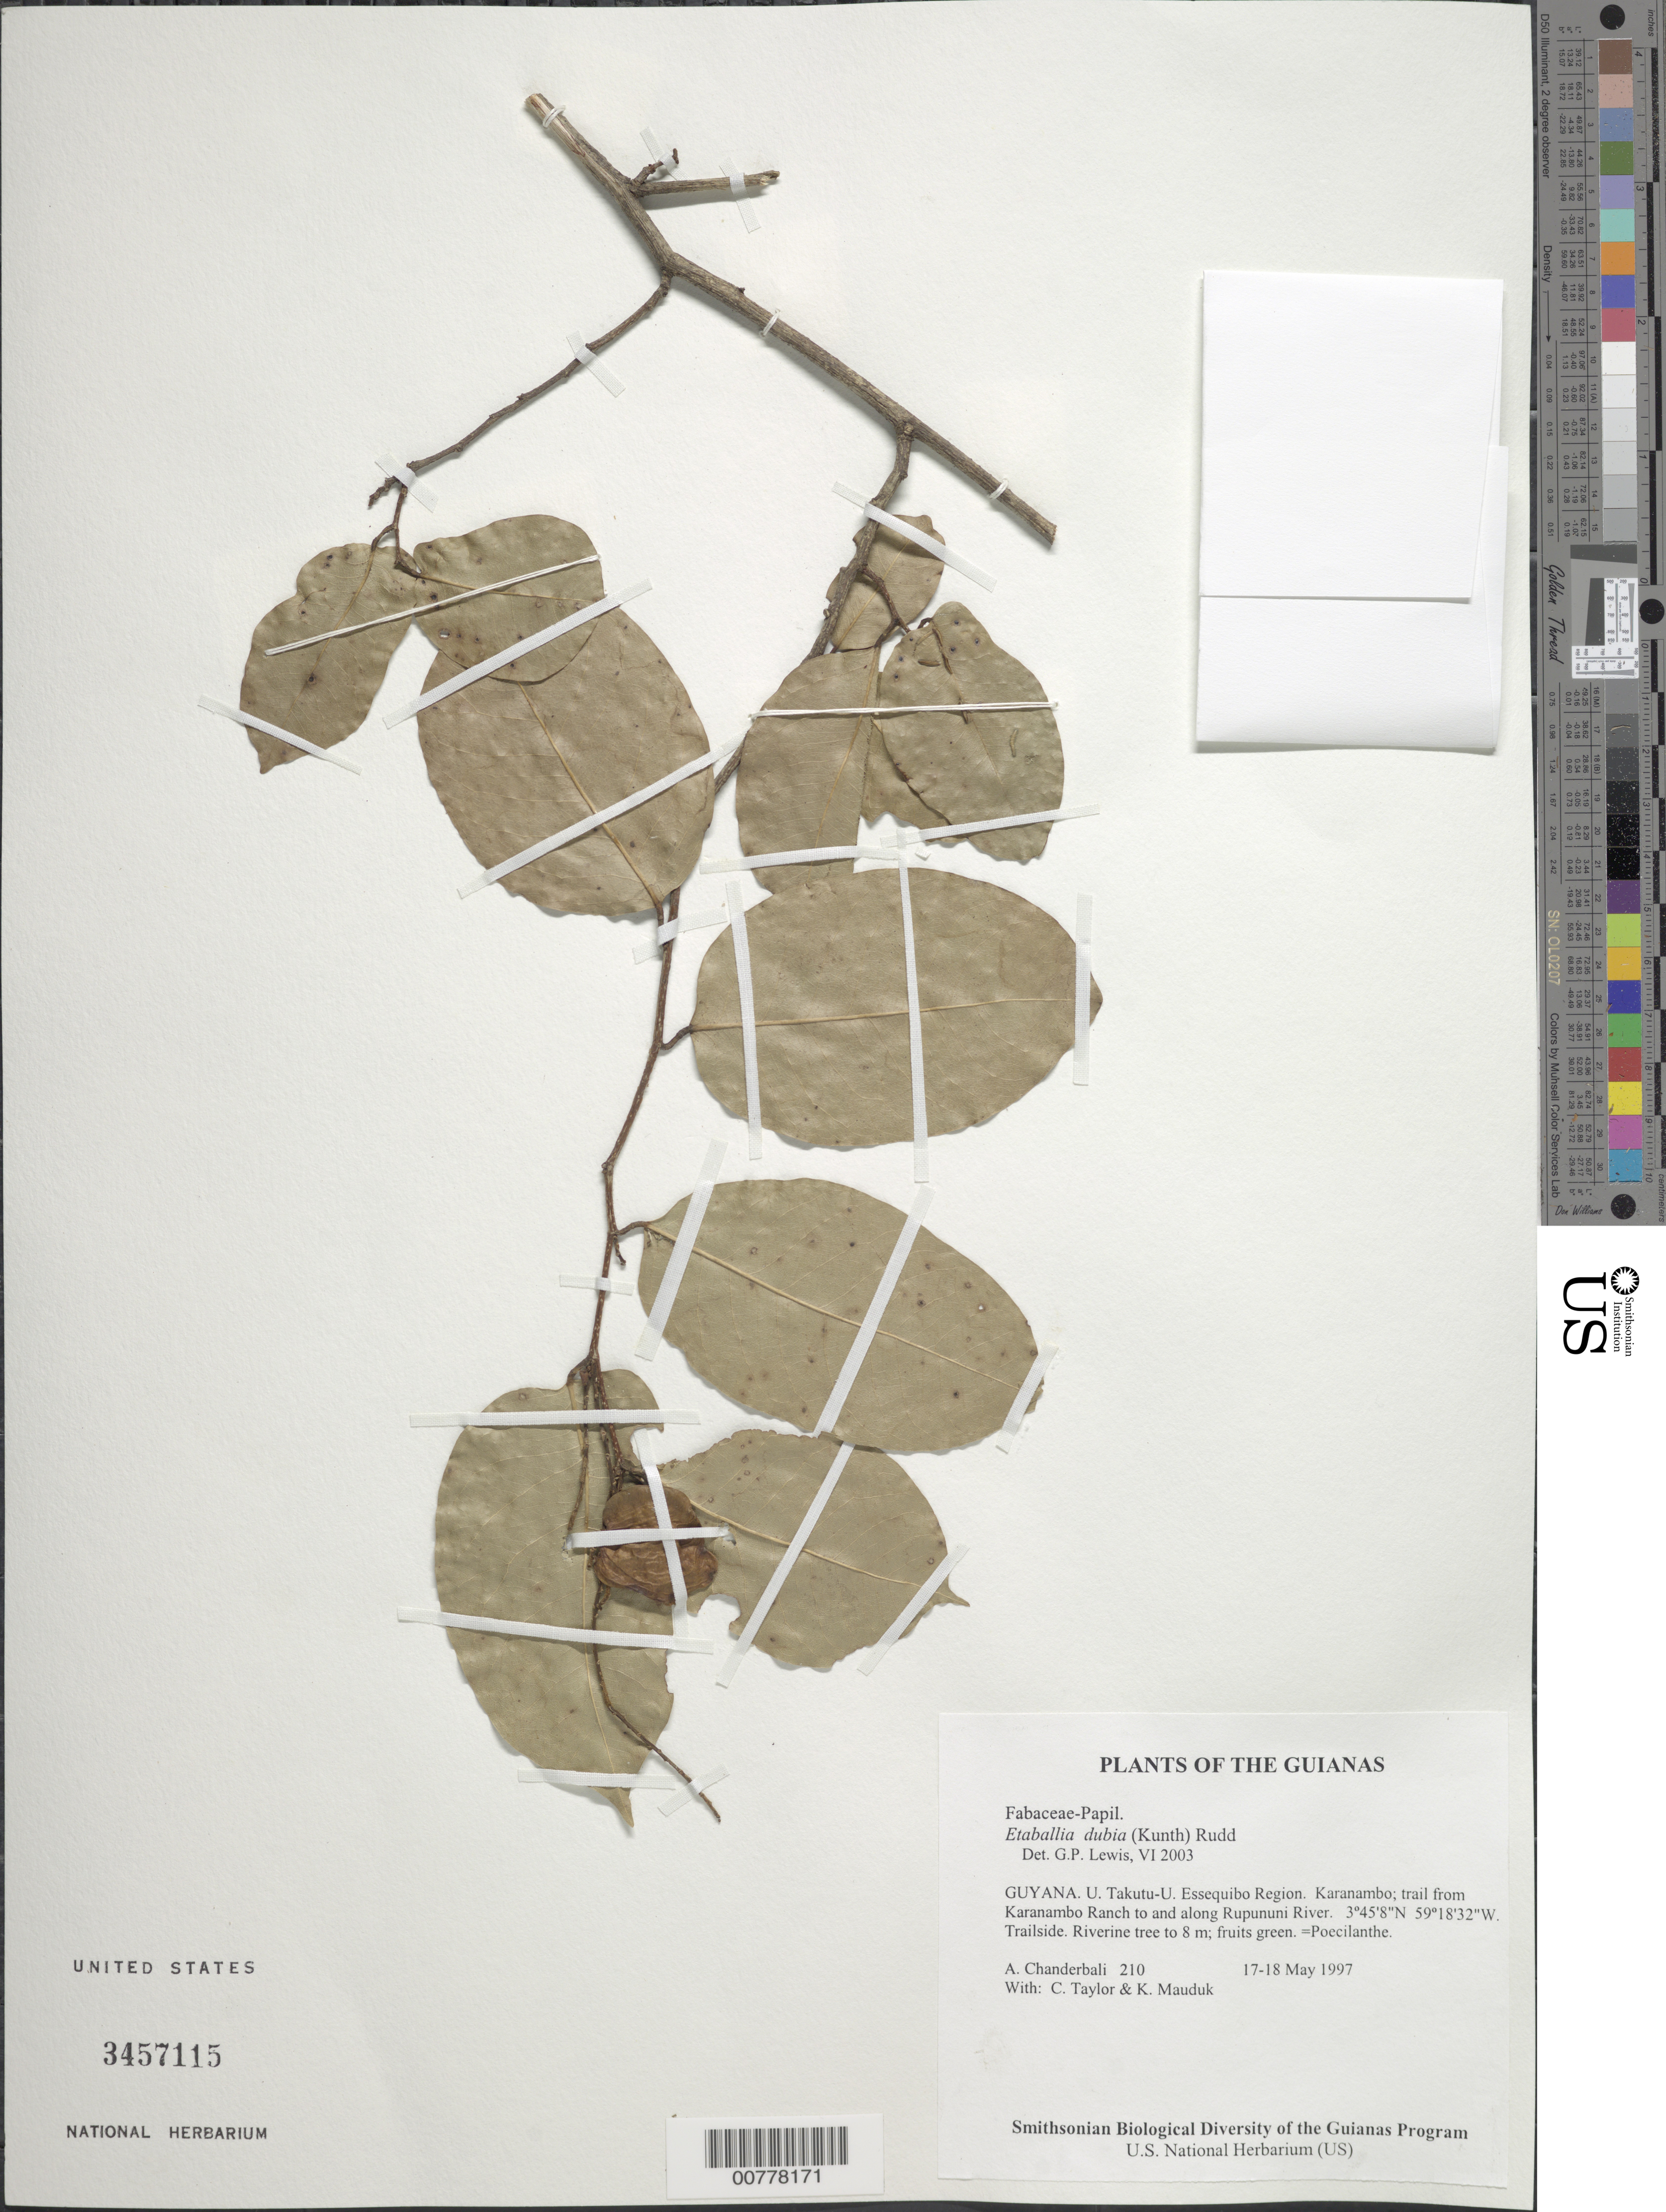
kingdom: Plantae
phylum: Tracheophyta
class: Magnoliopsida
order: Fabales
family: Fabaceae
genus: Pterocarpus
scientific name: Pterocarpus dubius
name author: (Kunth) Spreng.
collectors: A. S. Chanderbali, C. Taylor & K. Mauduk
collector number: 210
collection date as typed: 17-18 May 1997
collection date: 1997-05-17/1997-05-18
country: Guyana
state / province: U. Takutu-U. Essequibo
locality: Karanambo; trail from Karanambo Ranch to and along Rupununi River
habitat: Trailside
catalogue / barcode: US 3457115